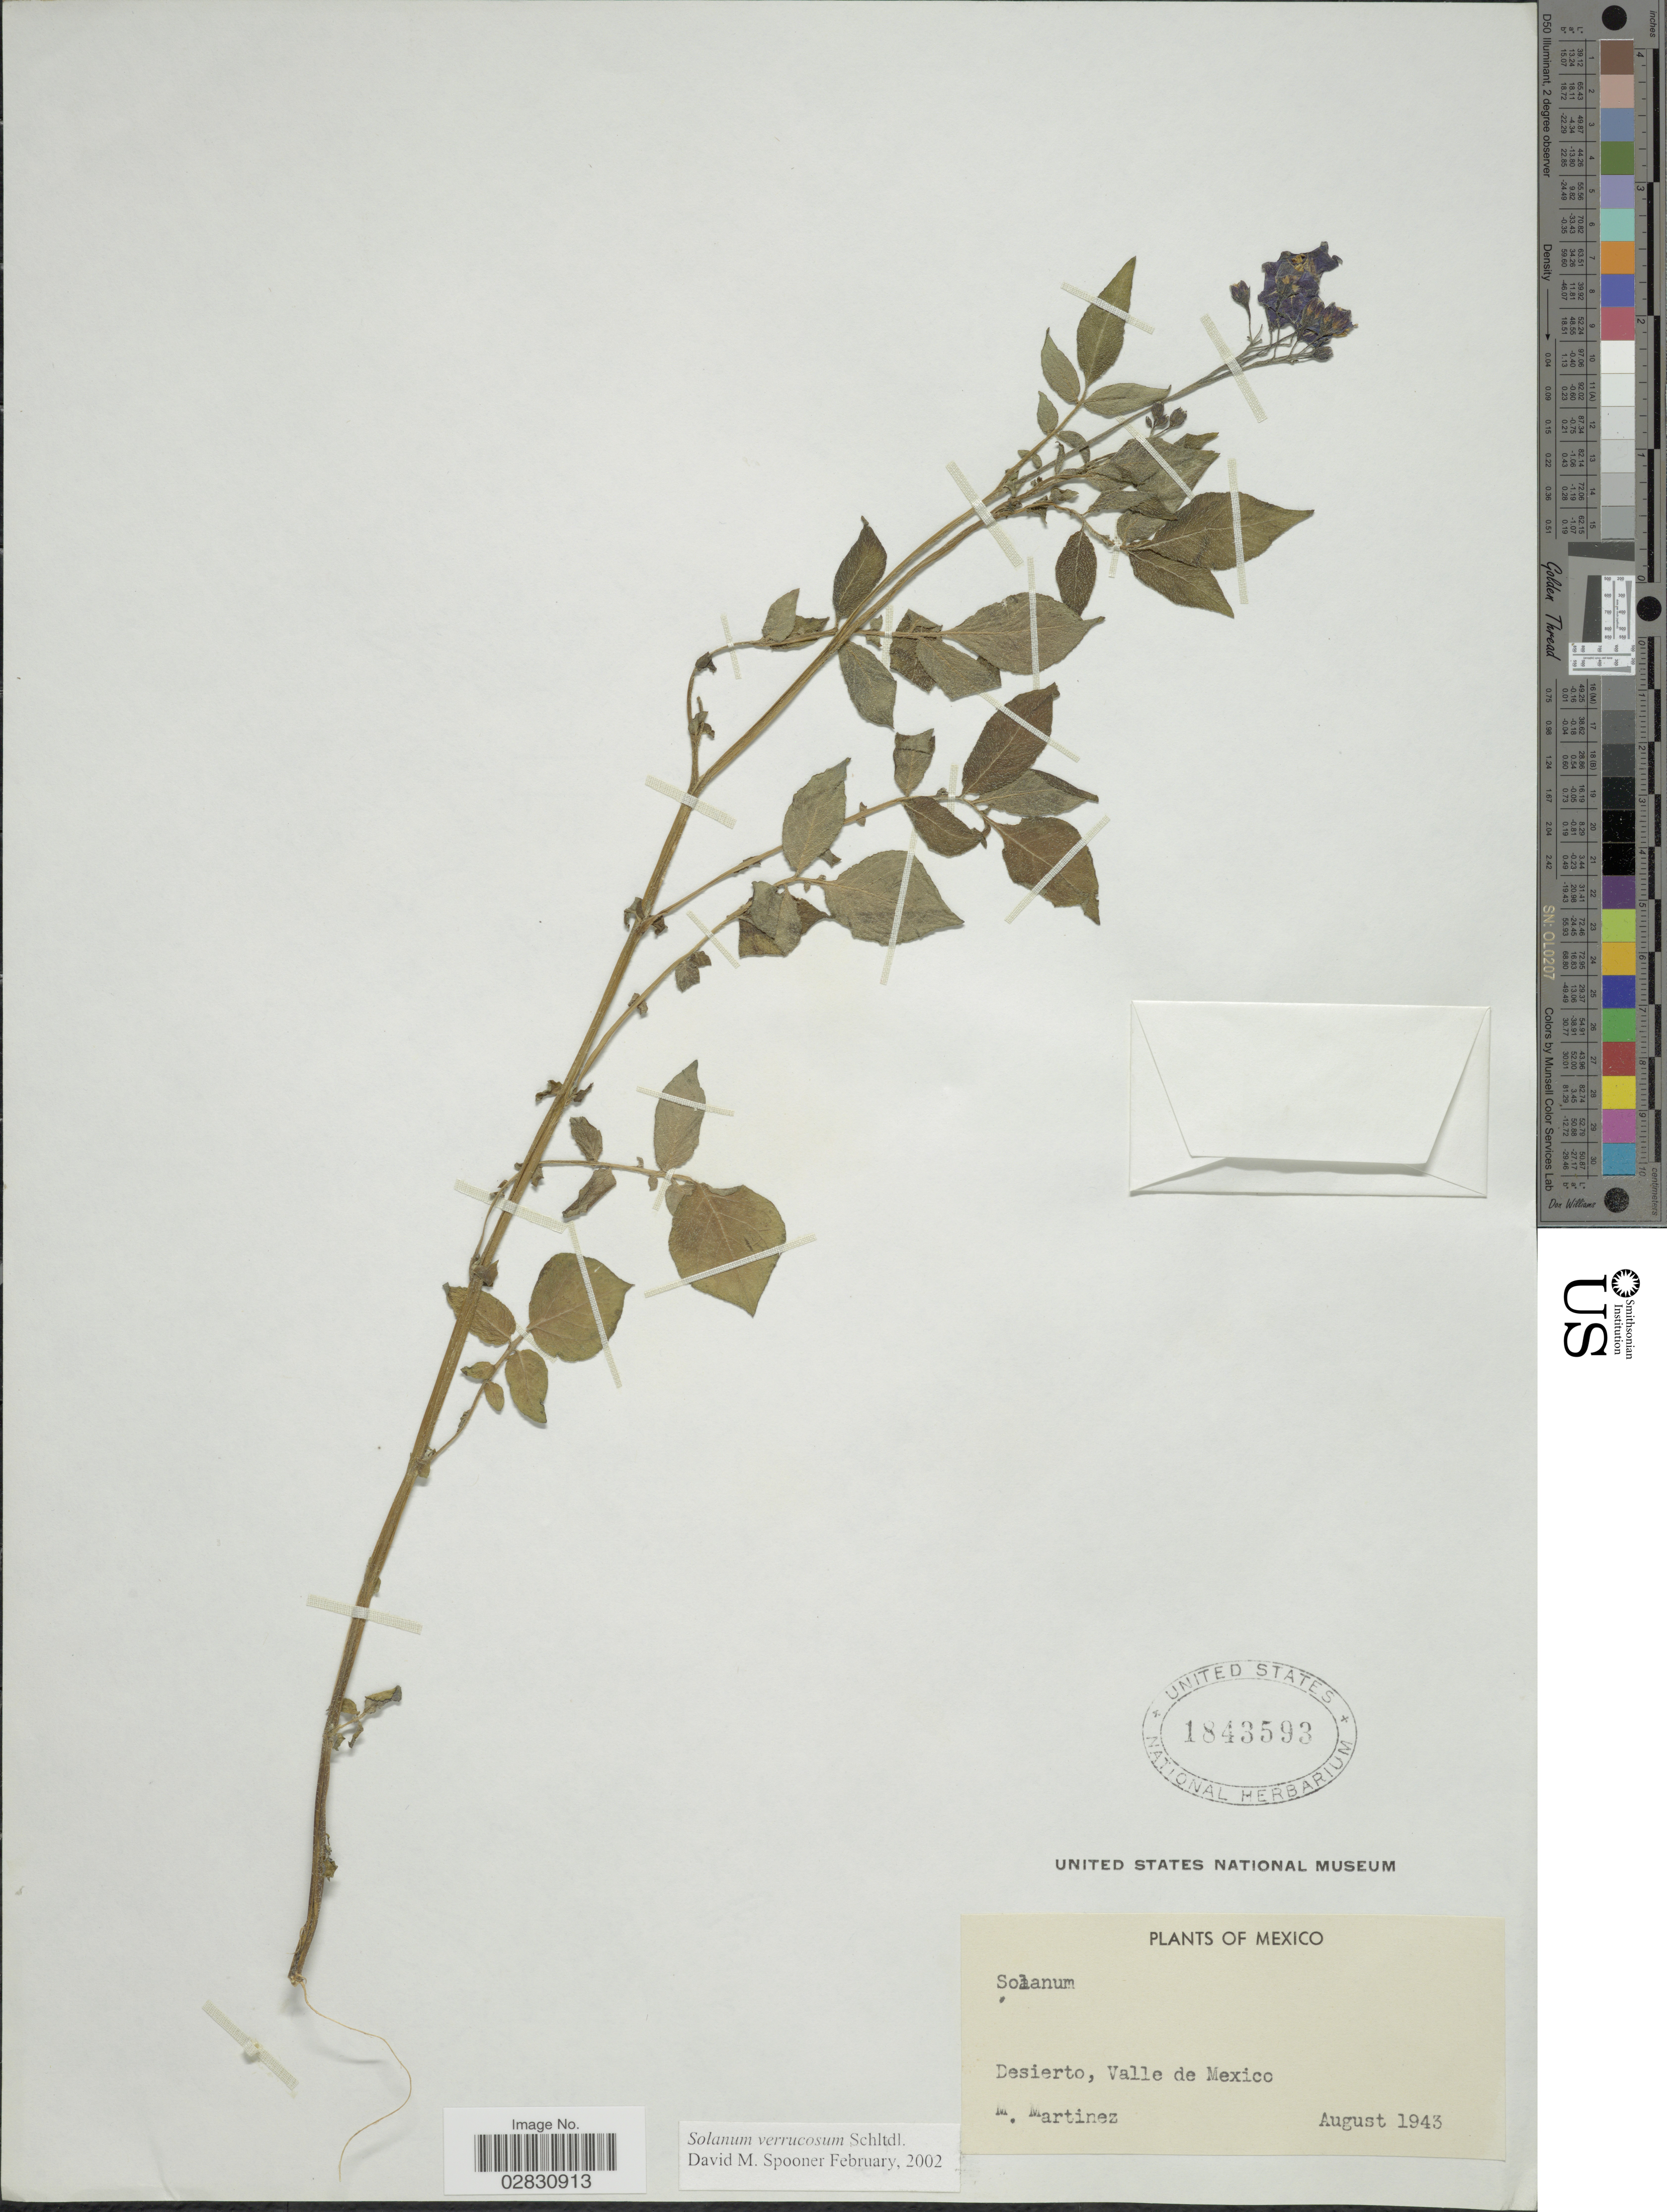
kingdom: Plantae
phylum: Tracheophyta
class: Magnoliopsida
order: Solanales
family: Solanaceae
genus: Solanum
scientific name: Solanum verrucosum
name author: Schltdl.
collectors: M. Martinez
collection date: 1943-08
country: Mexico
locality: Desierto, Valle de Mexico.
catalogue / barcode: US 1843593